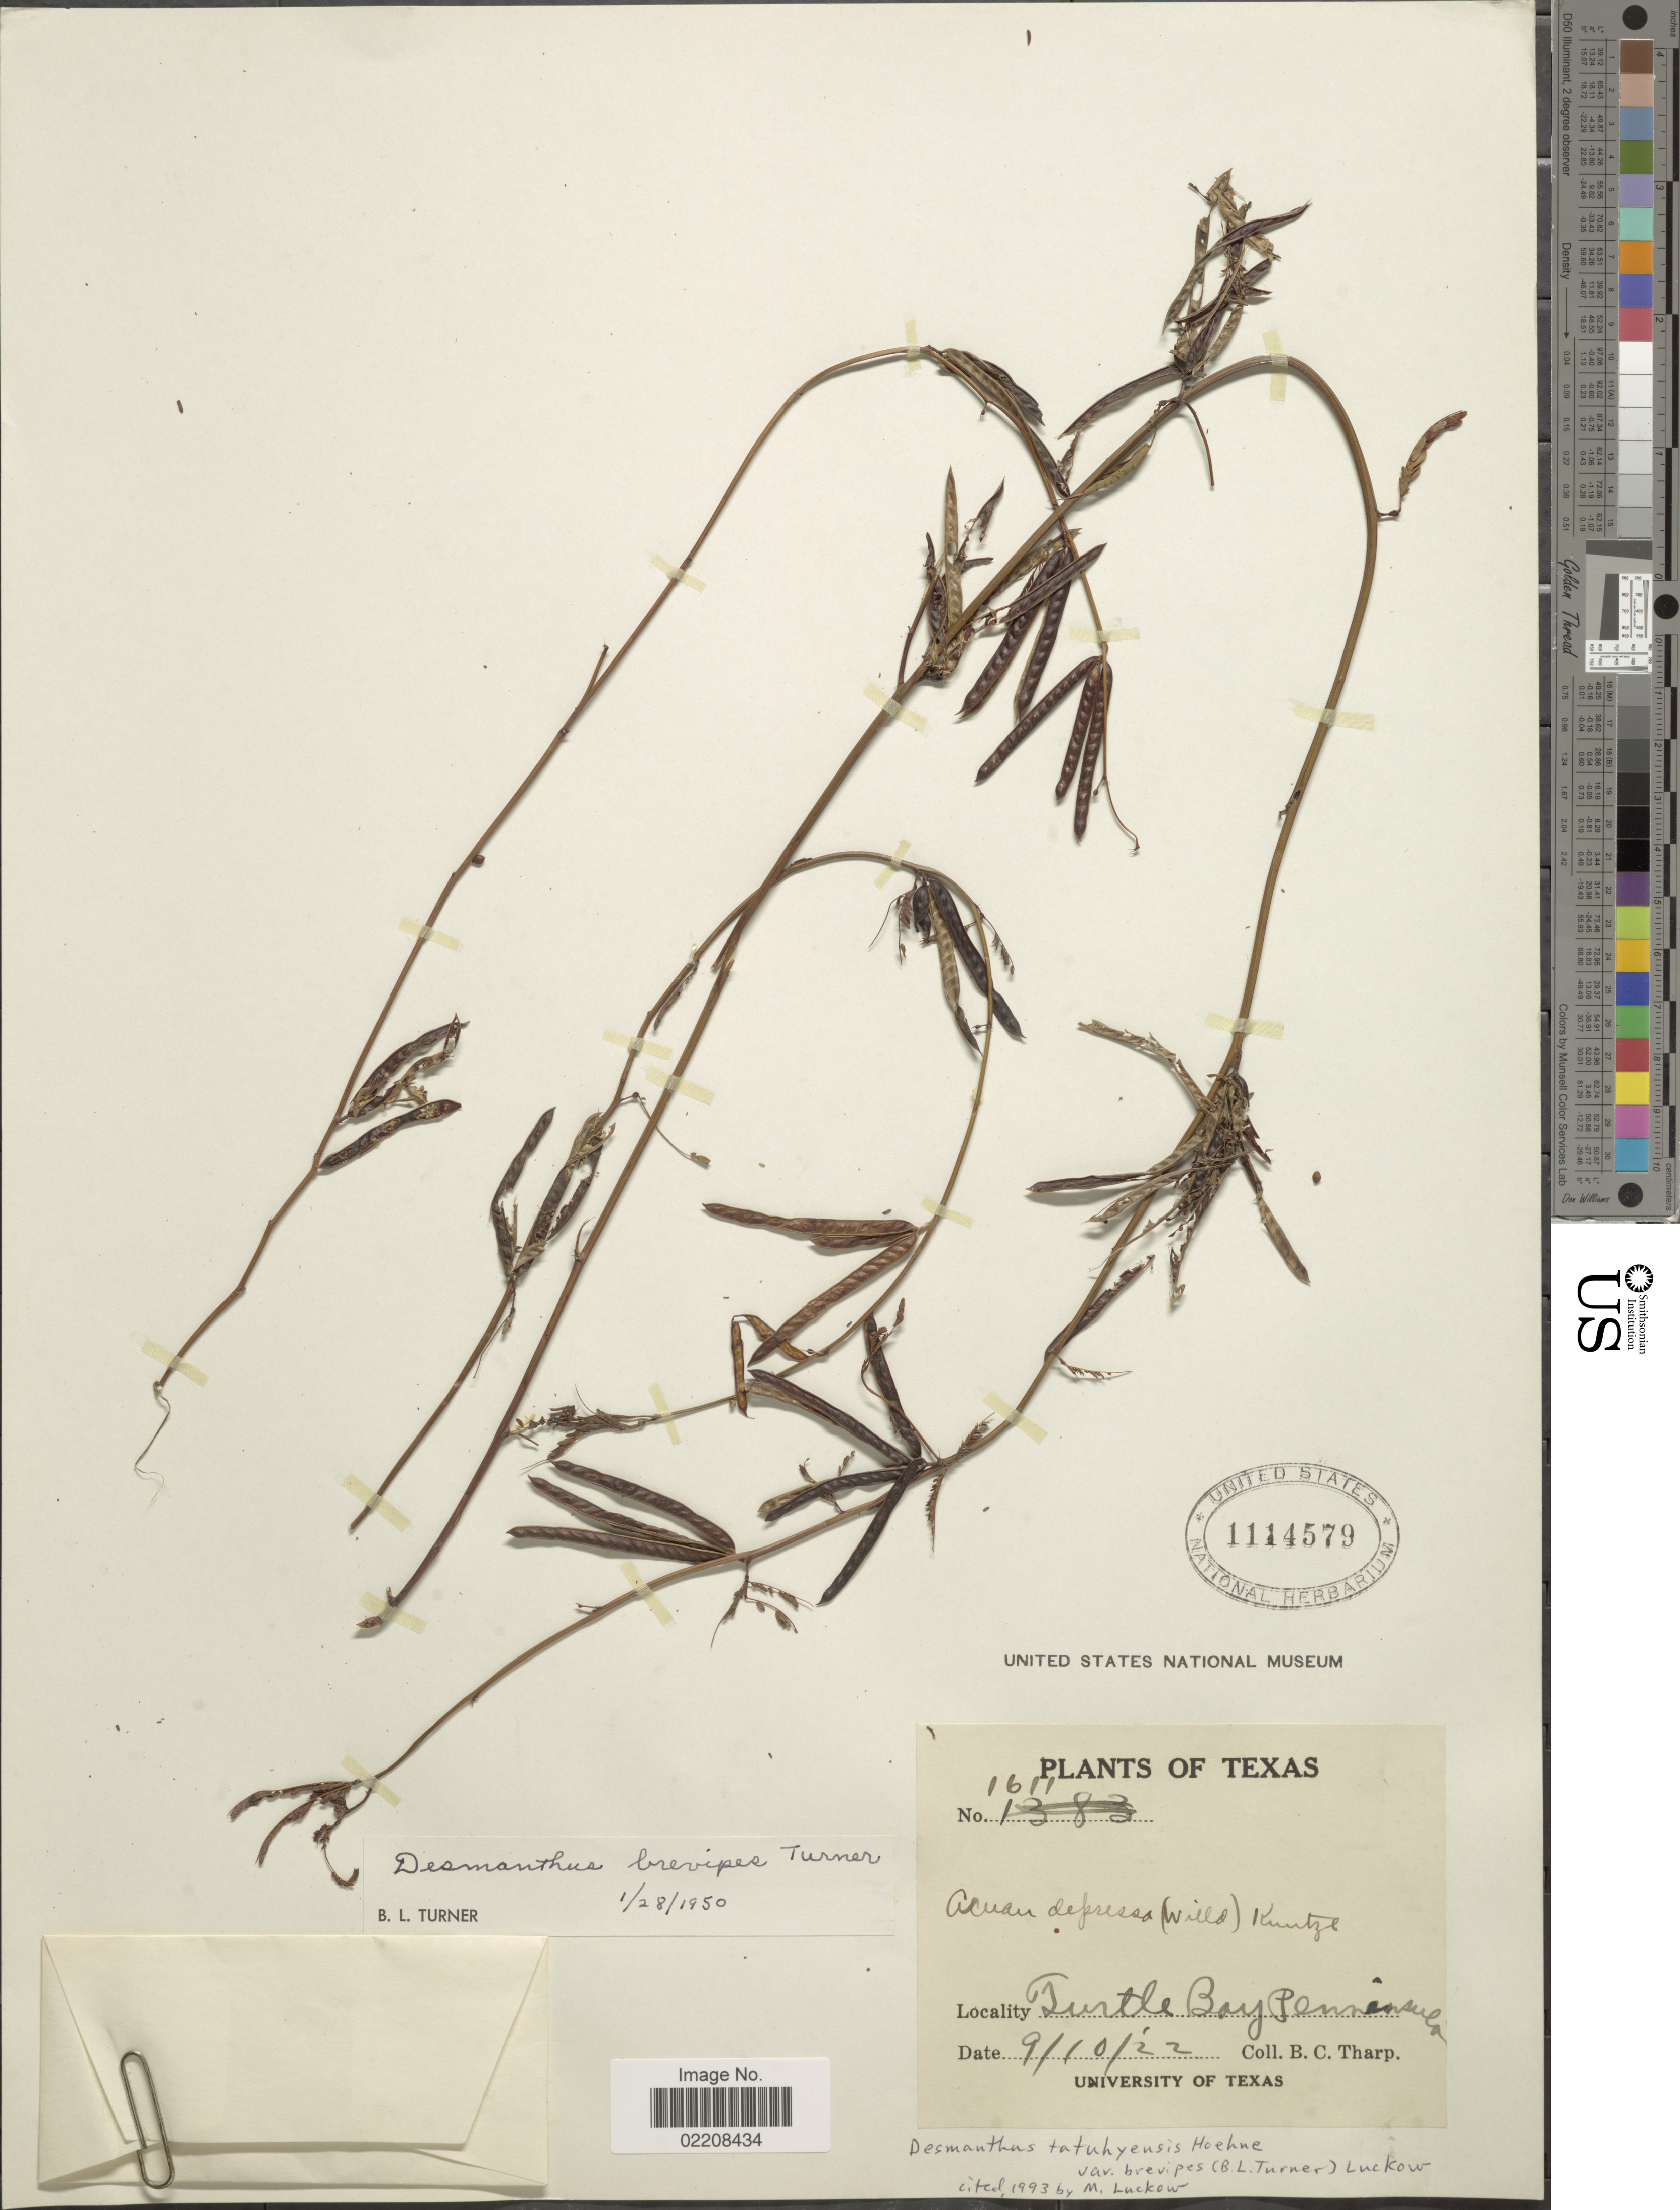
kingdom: Plantae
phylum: Tracheophyta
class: Magnoliopsida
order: Fabales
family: Fabaceae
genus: Desmanthus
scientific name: Desmanthus tatuhyensis var. brevipes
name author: (B.L. Turner) Luckow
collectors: B. C. Tharp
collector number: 1611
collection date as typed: Transcribed d/m/y: 10/9/22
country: United States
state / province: Texas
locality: Turtle Bay Penninsula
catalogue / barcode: US 1114579